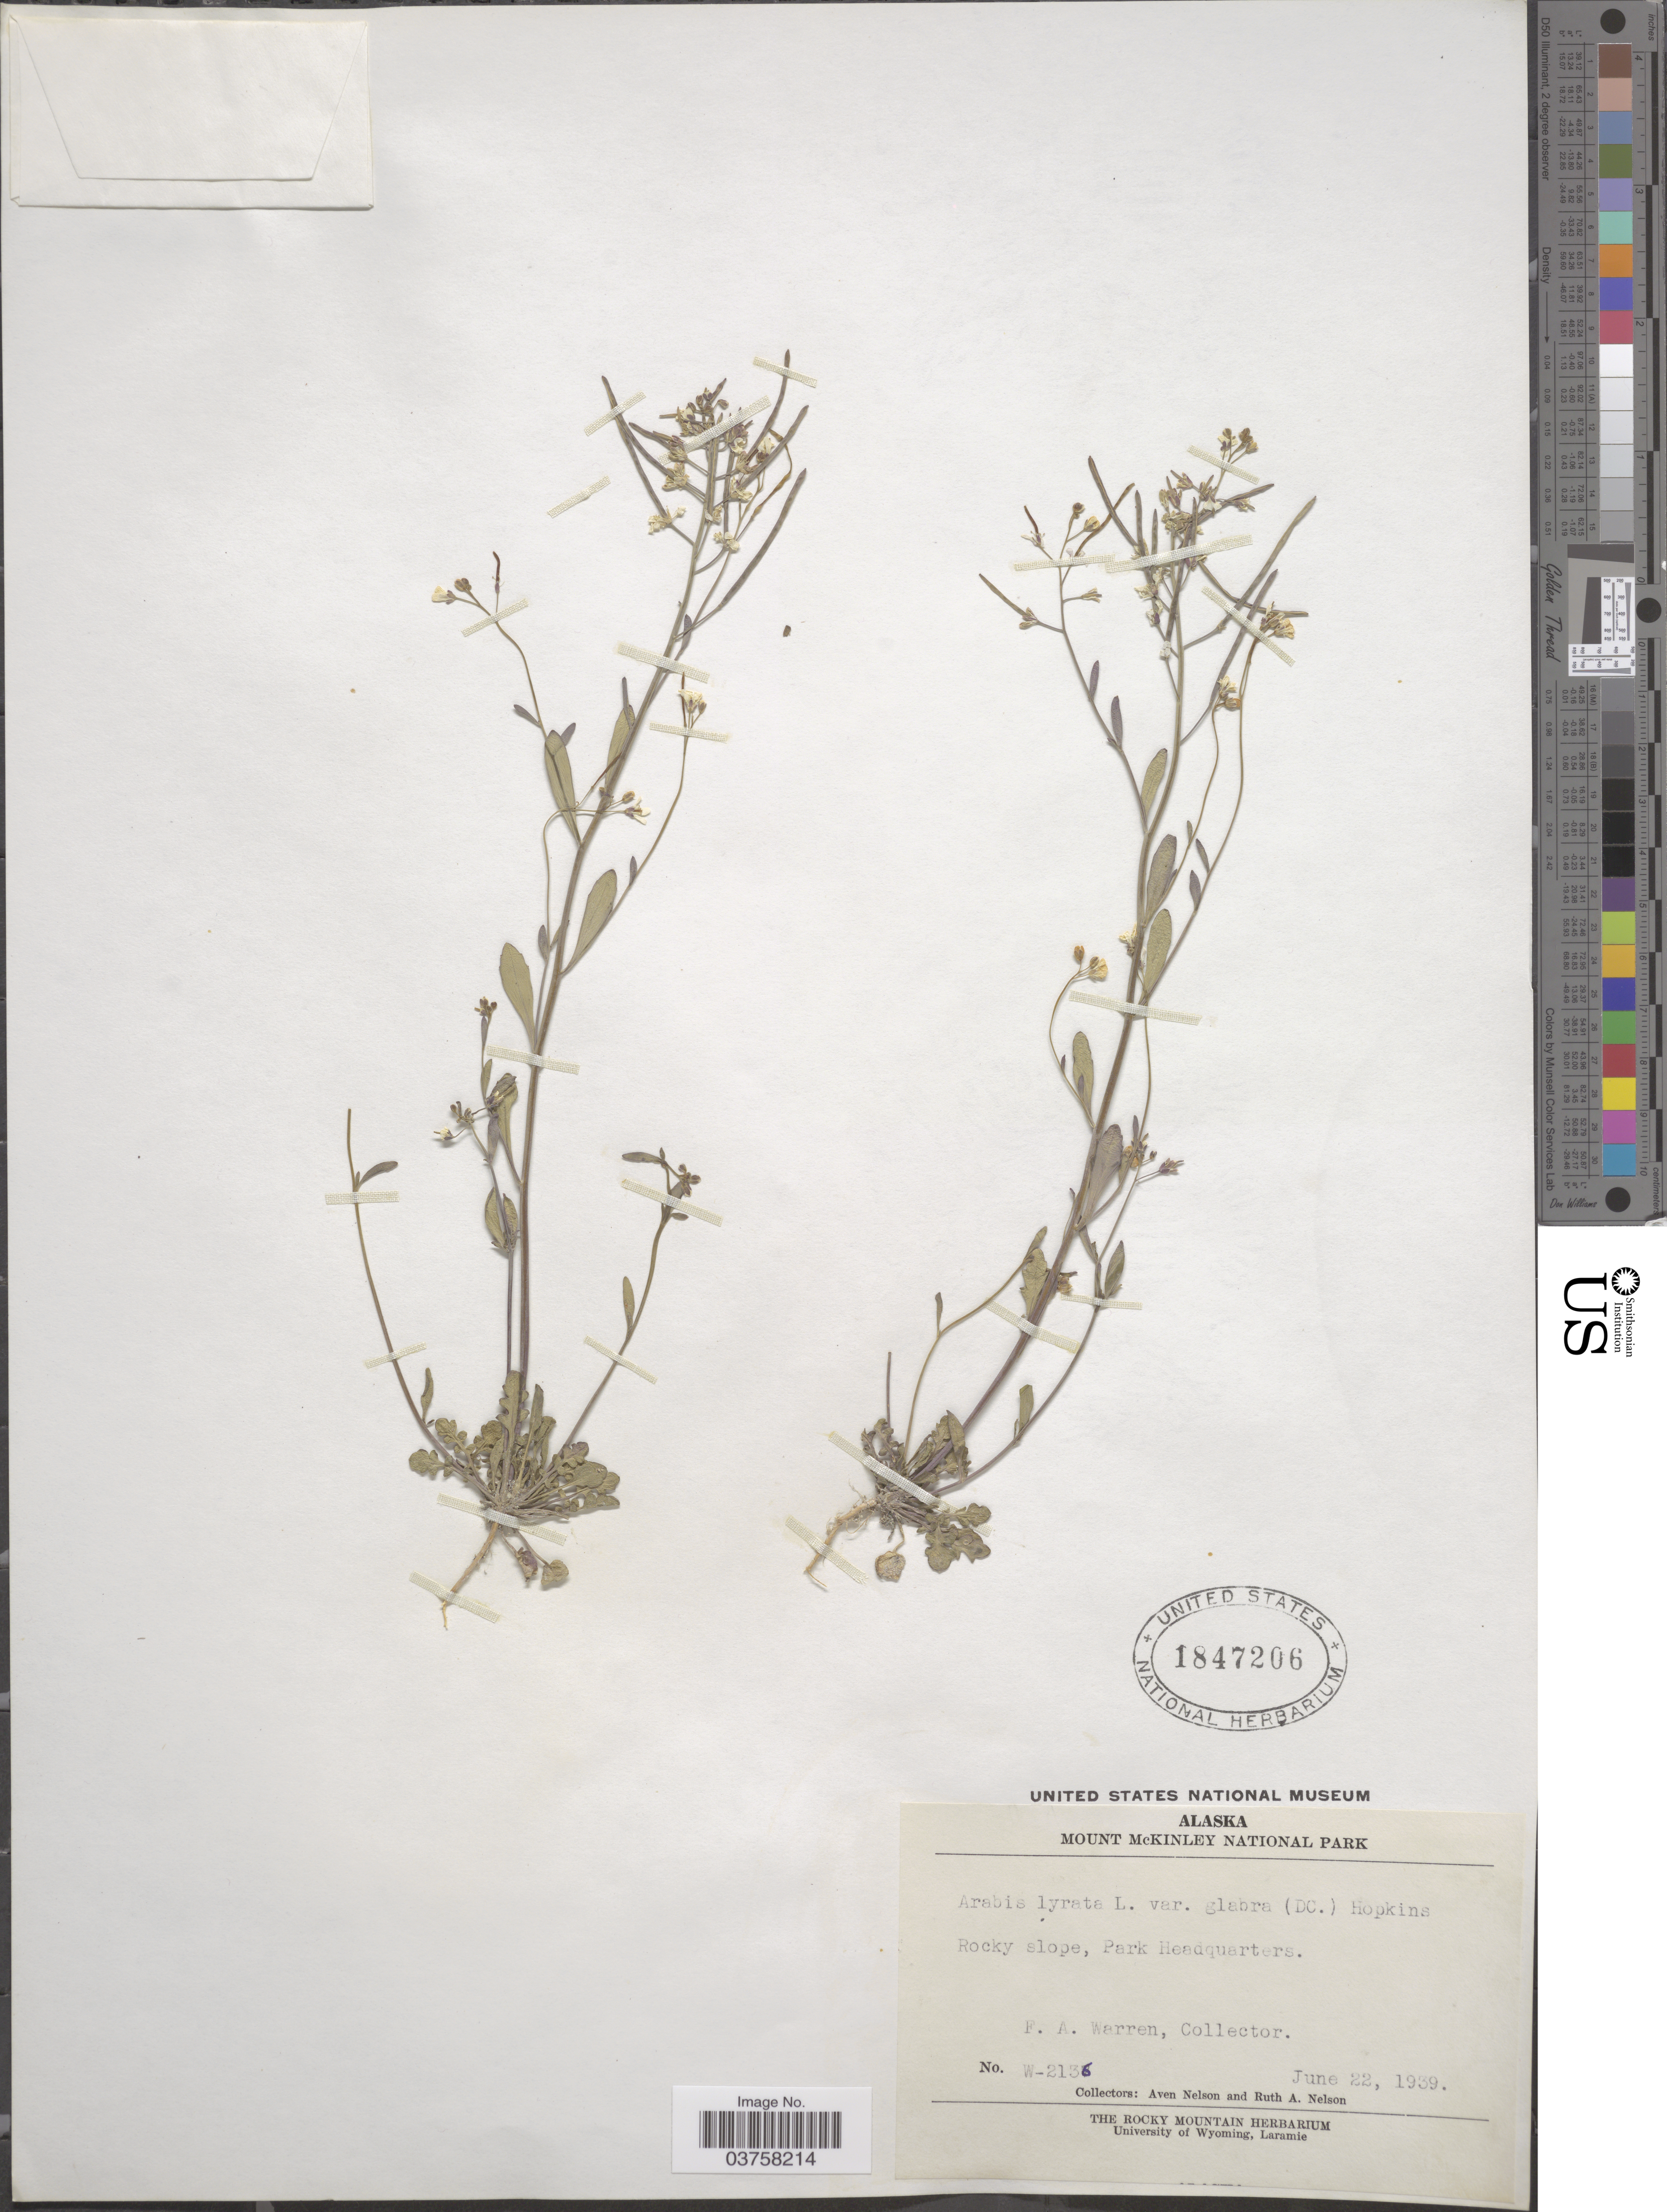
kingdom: Plantae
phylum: Tracheophyta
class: Magnoliopsida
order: Brassicales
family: Brassicaceae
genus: Arabis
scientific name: Arabis lyrata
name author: L.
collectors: F. Warren, A. Nelson & R. A. Nelson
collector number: W-2136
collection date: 1939-06-22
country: United States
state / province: Alaska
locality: Mount McKinley National Park. Rocky slope, Park Headquarters.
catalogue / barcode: US 1847206